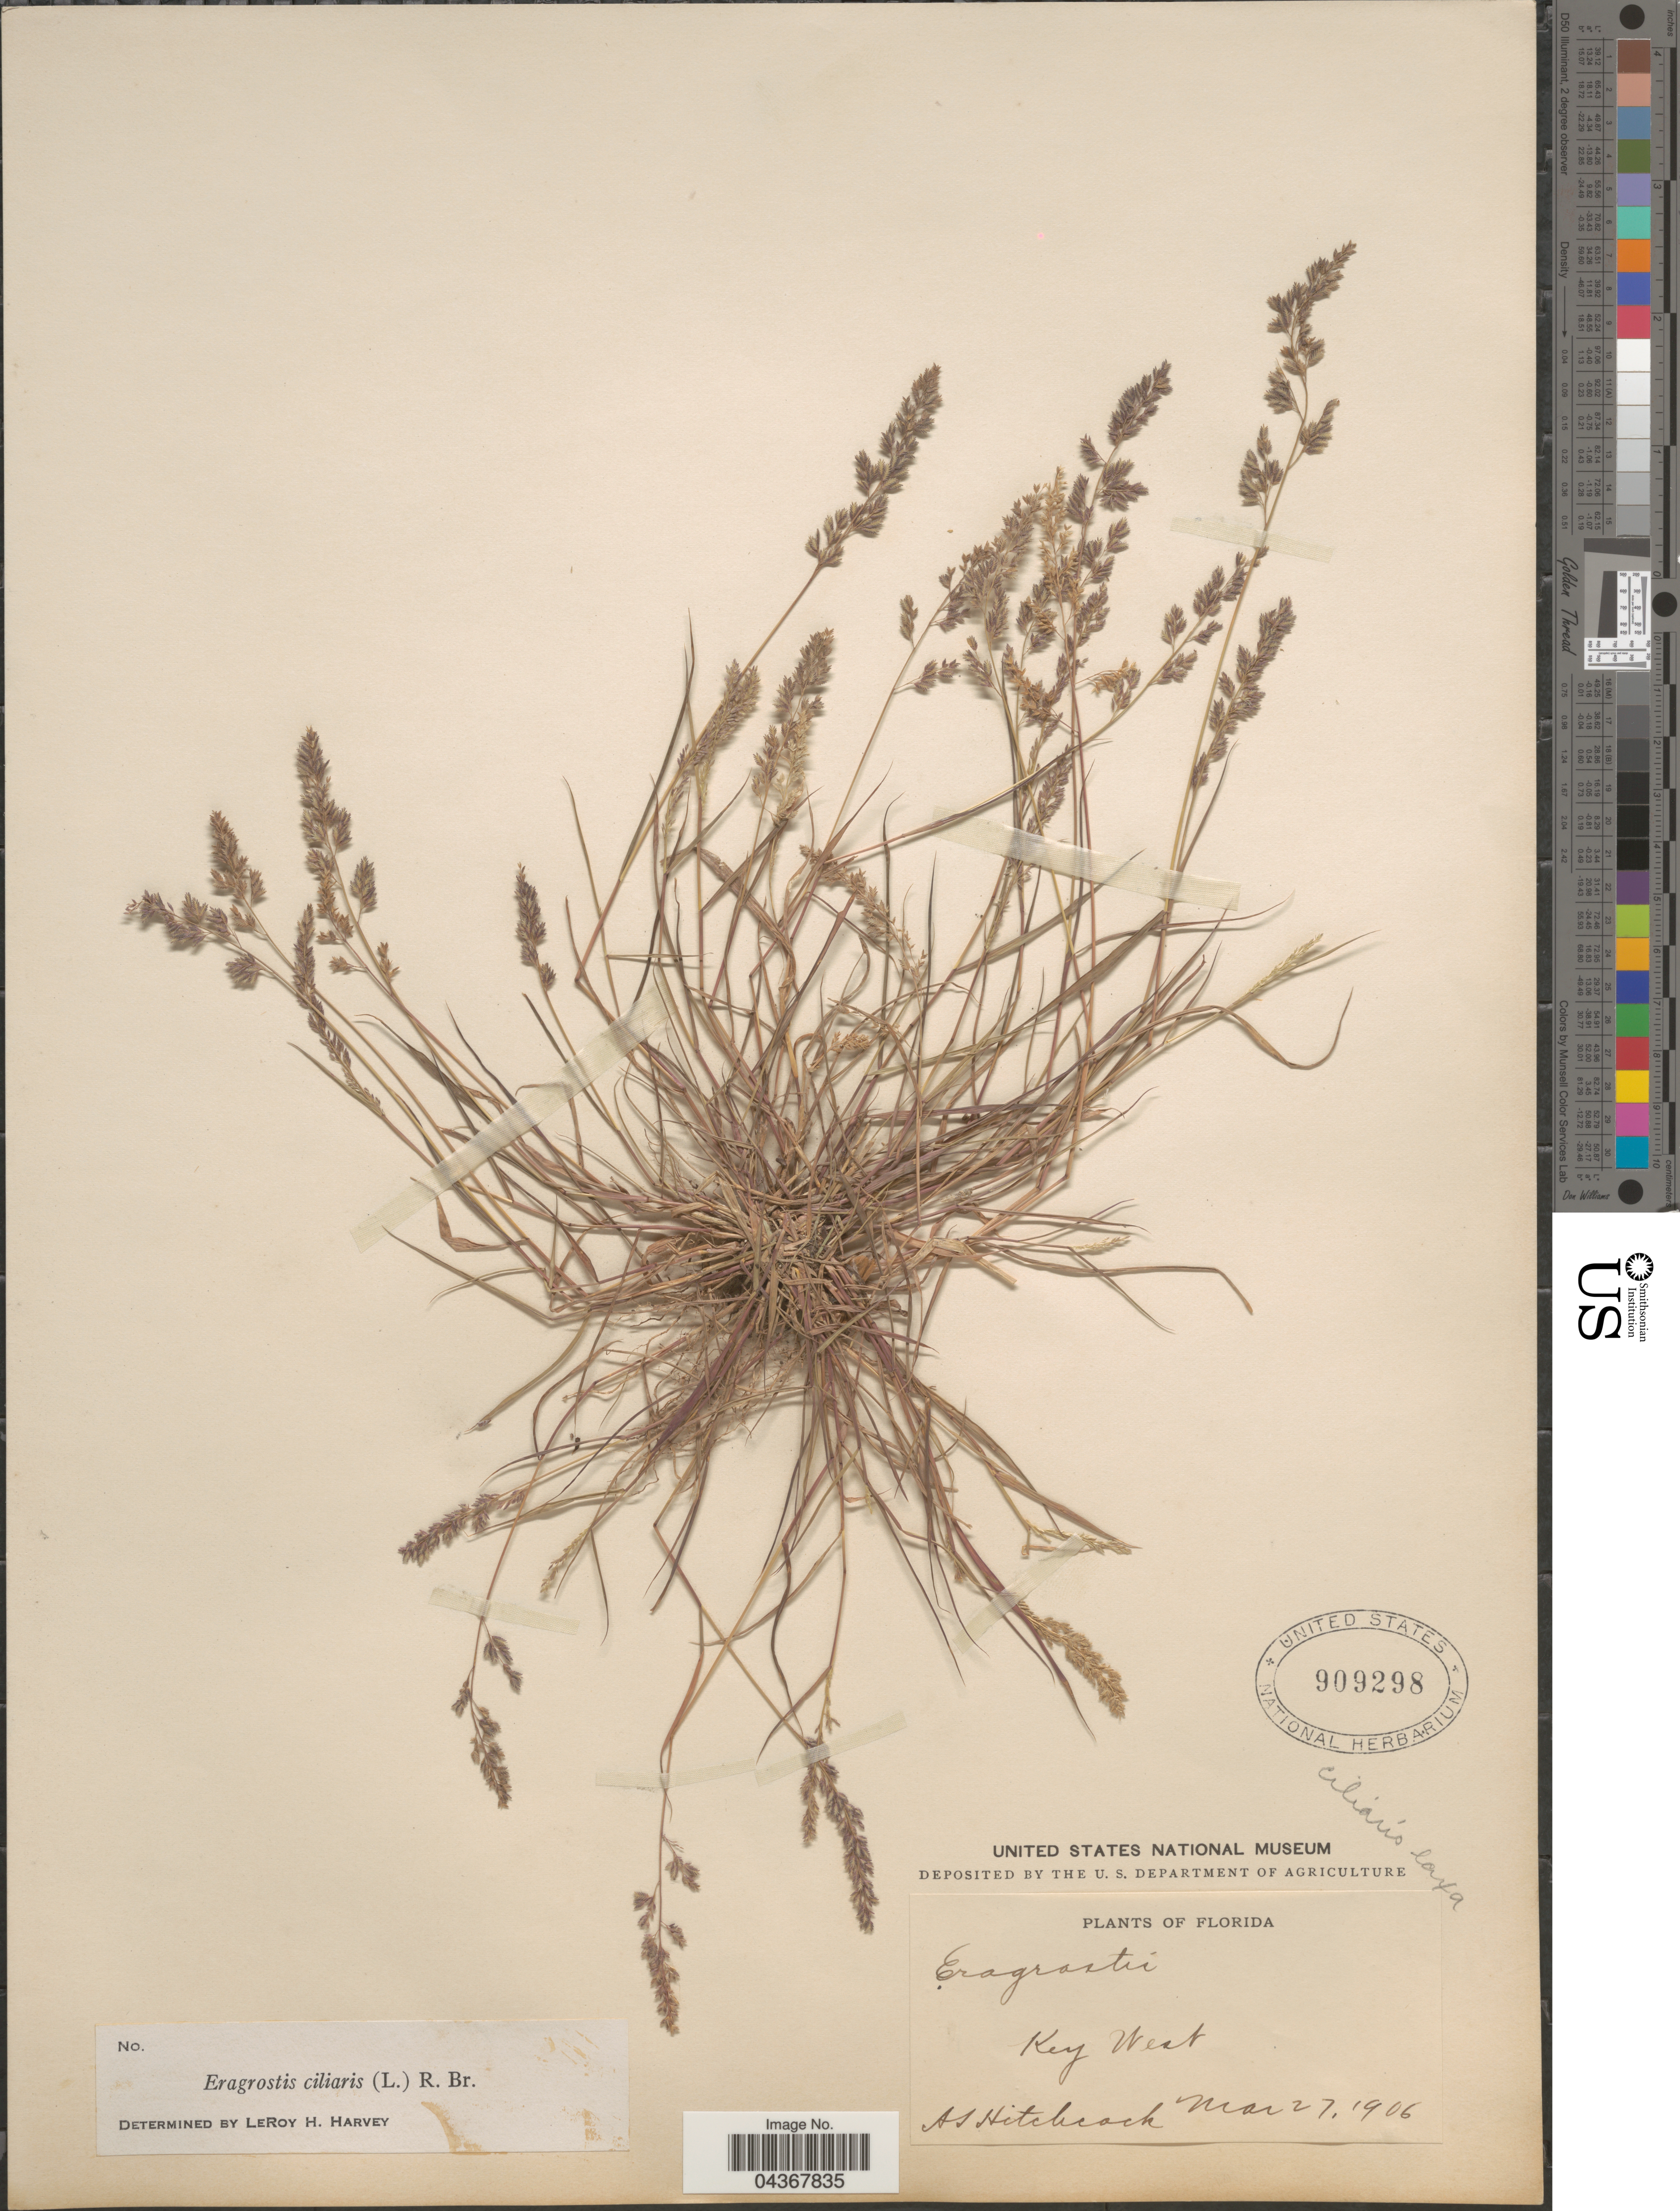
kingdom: Plantae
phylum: Tracheophyta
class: Liliopsida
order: Poales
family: Poaceae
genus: Eragrostis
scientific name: Eragrostis ciliaris var. laxa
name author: Kuntze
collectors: A. S. Hitchcock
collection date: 1906-03-27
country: United States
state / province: Florida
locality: Key West.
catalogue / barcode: US 909298